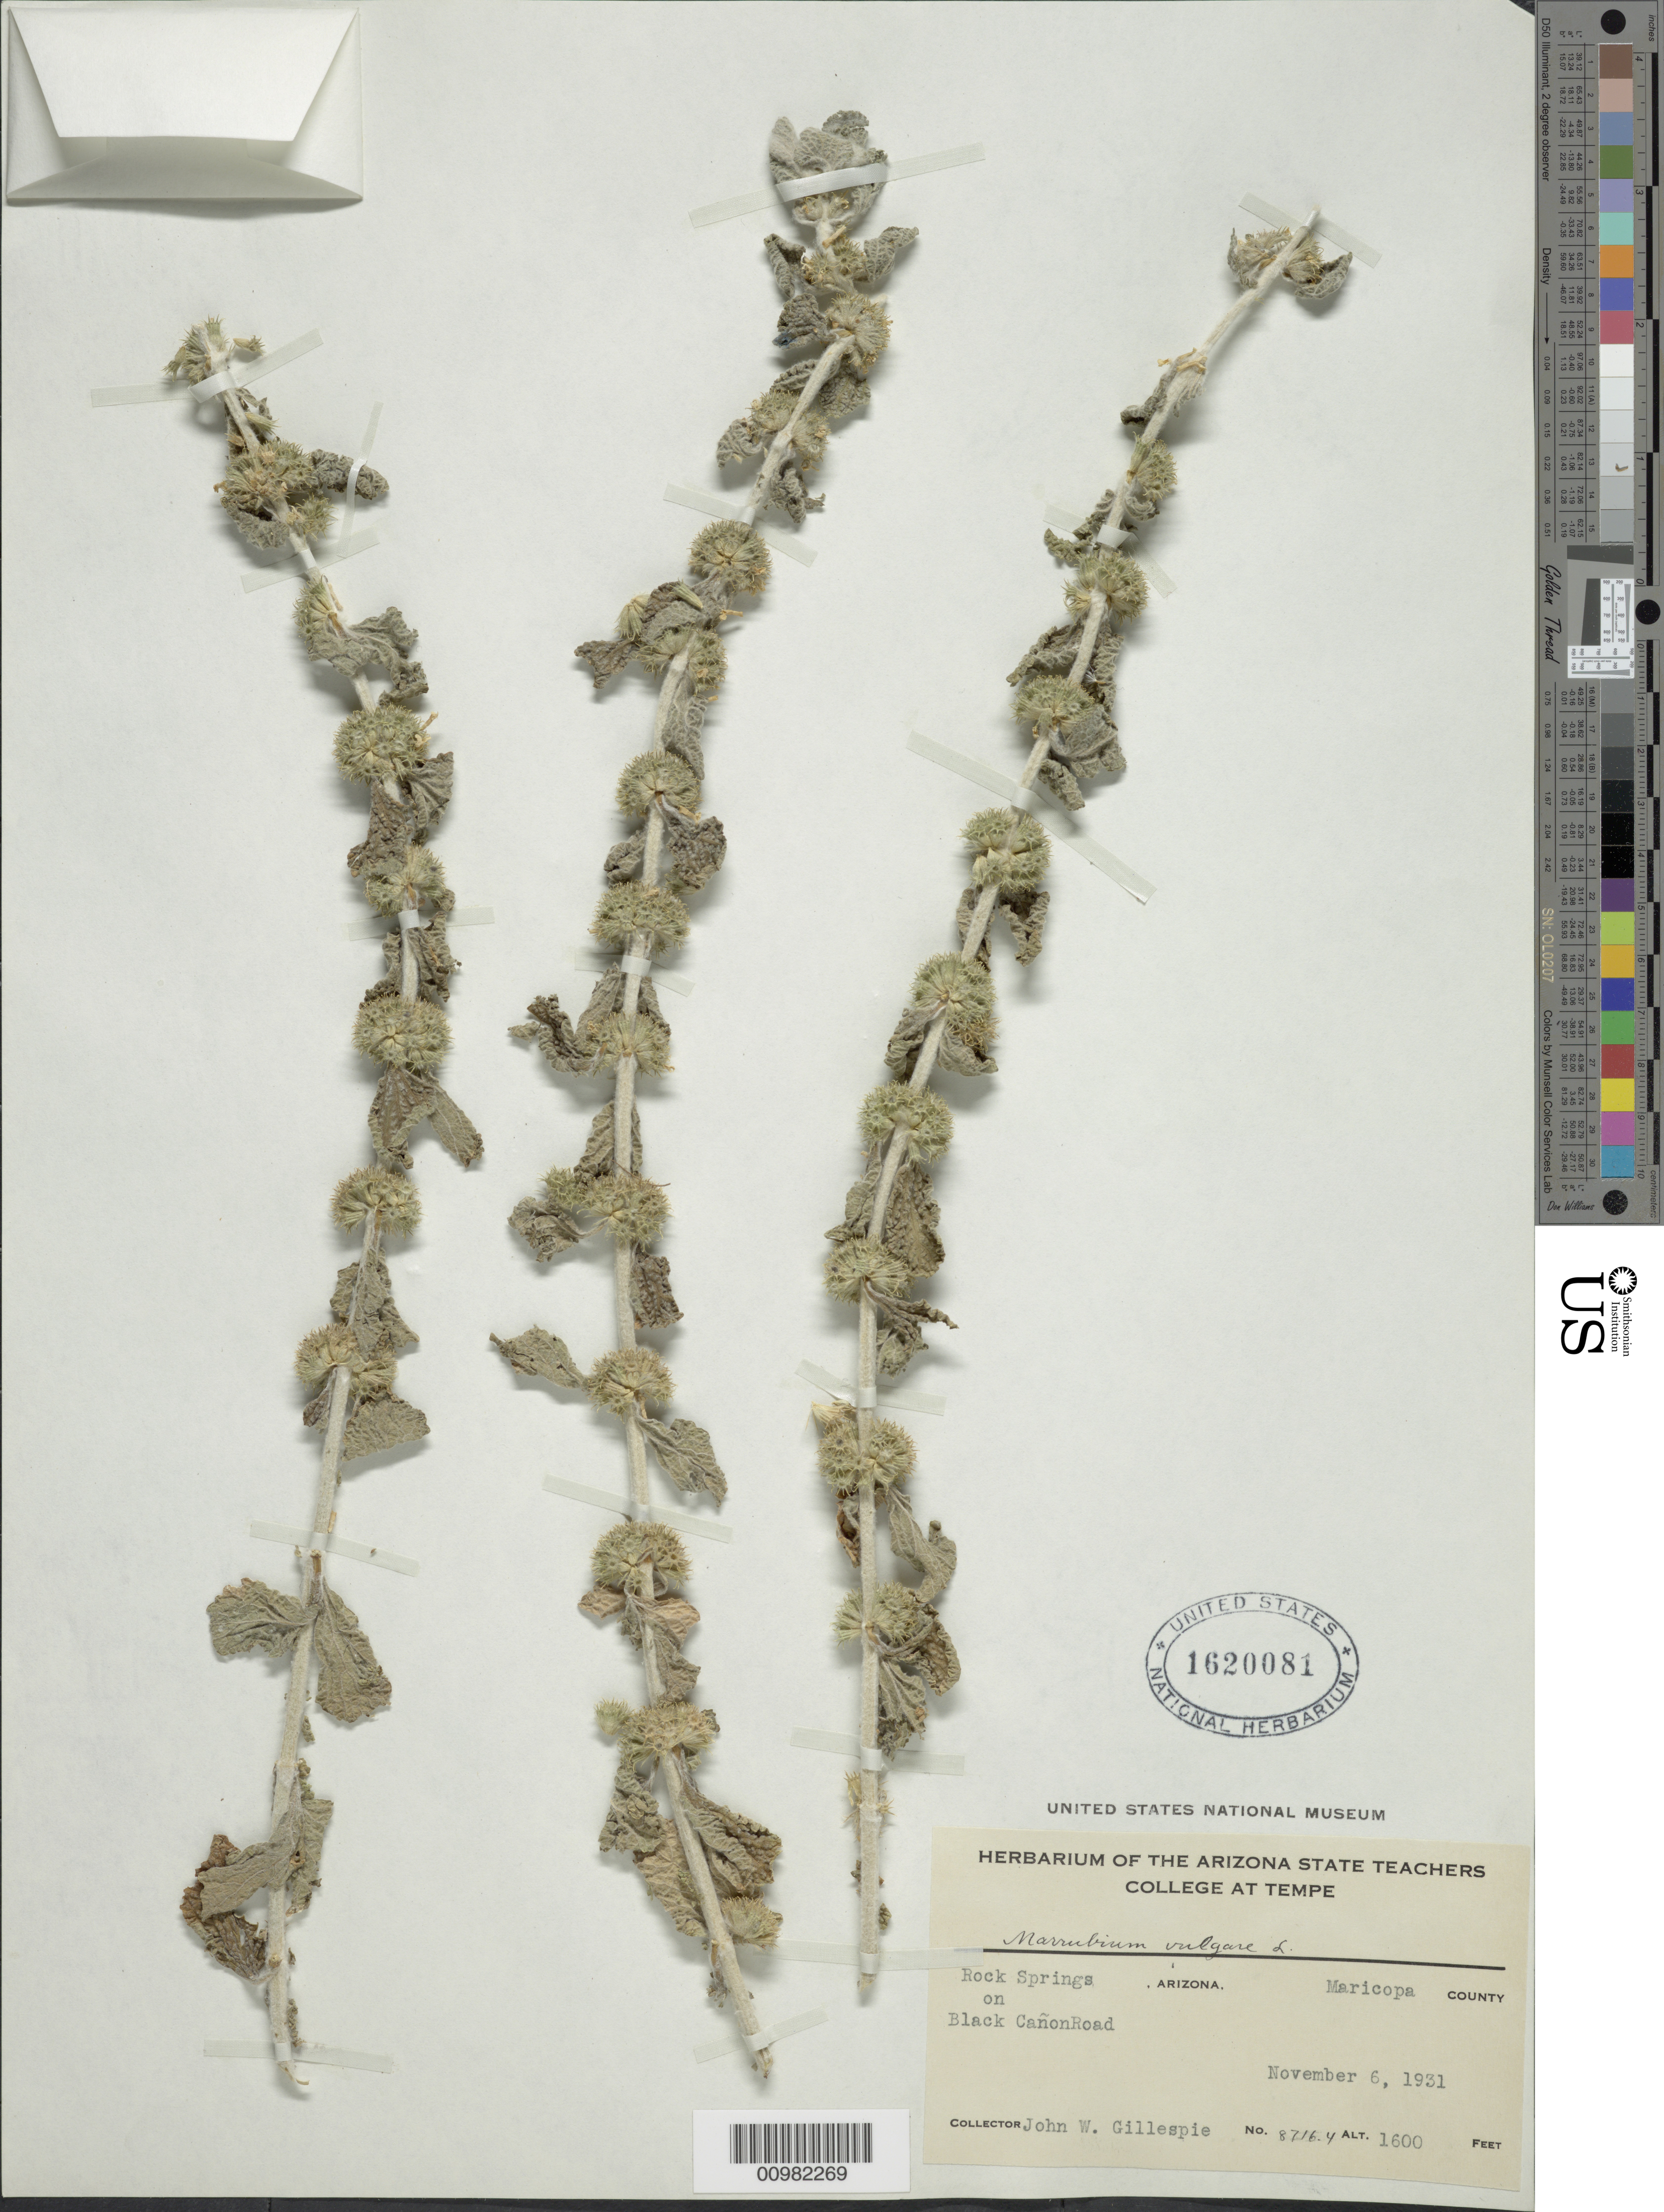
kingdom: Plantae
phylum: Tracheophyta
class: Magnoliopsida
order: Lamiales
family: Lamiaceae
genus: Marrubium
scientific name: Marrubium vulgare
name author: L.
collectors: J. W. Gillespie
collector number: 8716.4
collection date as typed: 06 Nov 1931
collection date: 1931-11-06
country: United States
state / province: Arizona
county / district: Maricopa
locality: Rock Springs on Black Canyon Road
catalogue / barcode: US 1620081